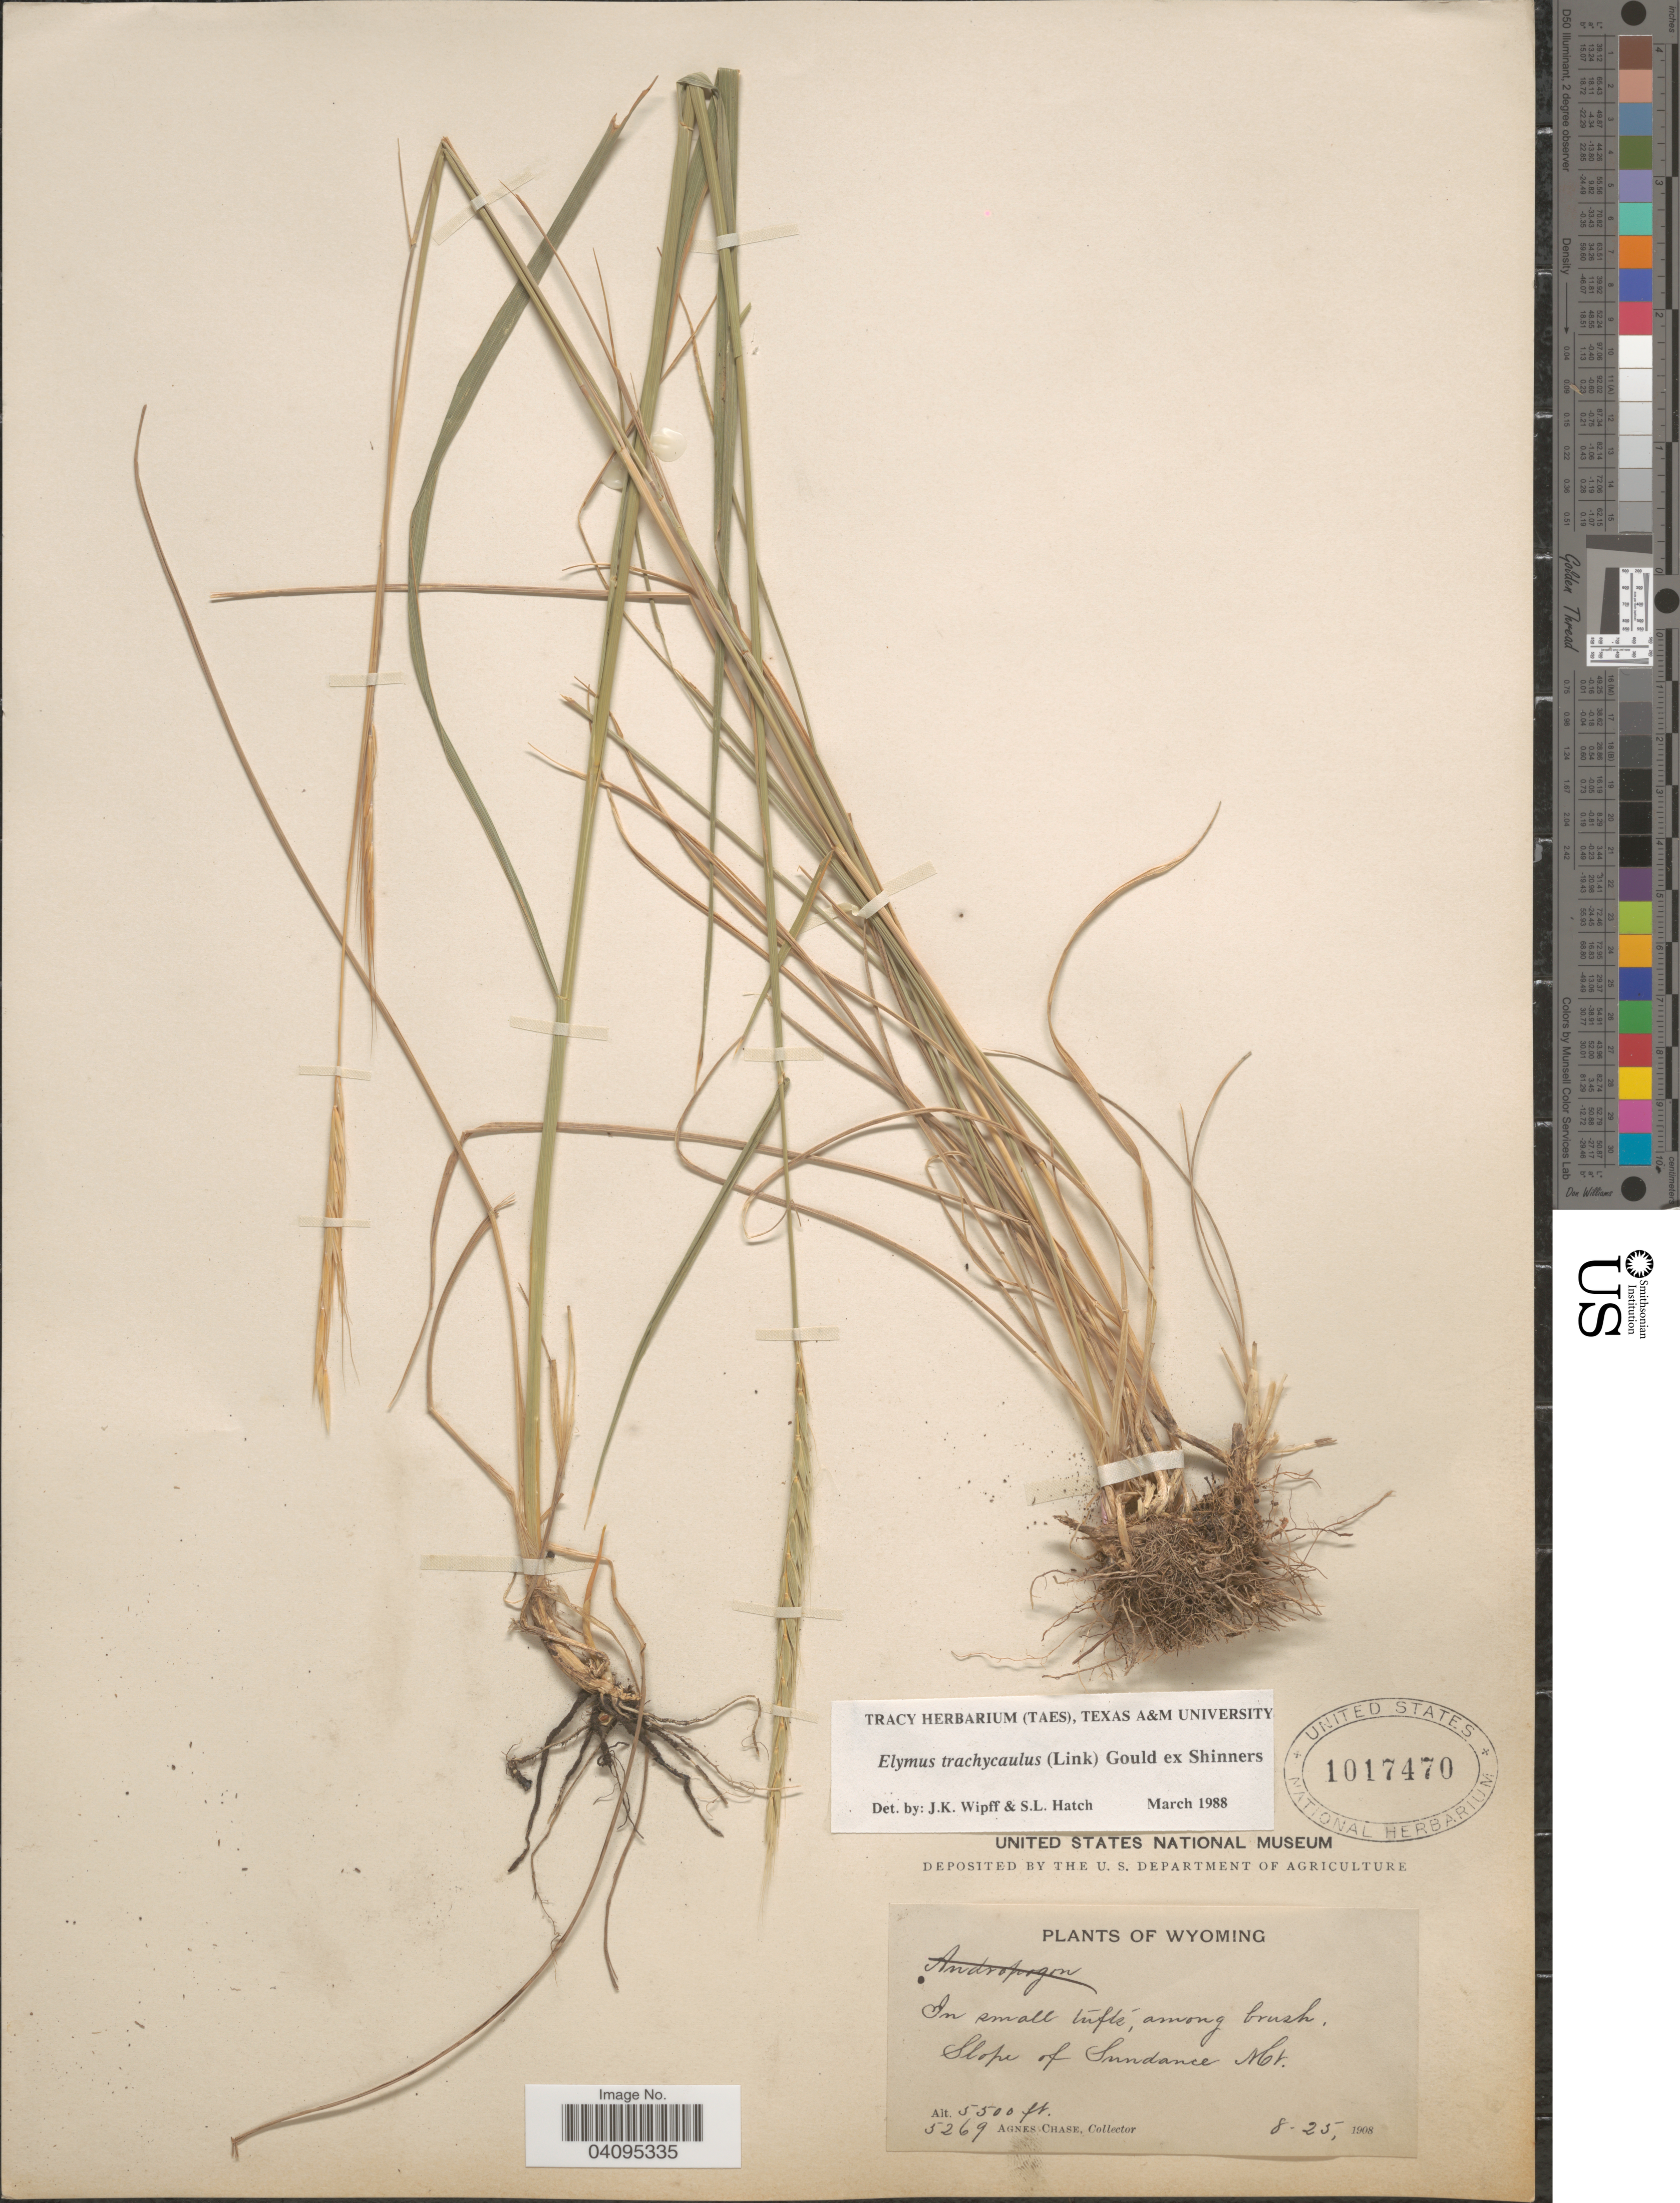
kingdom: Plantae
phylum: Tracheophyta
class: Liliopsida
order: Poales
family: Poaceae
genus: Elymus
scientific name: Elymus trachycaulus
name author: (Link) Gould ex Shinners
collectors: A. Chase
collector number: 5269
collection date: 1908-08-25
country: United States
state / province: Wyoming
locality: In small tufts, among brush. Slope of Sundance Mt.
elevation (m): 1676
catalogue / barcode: US 1017470